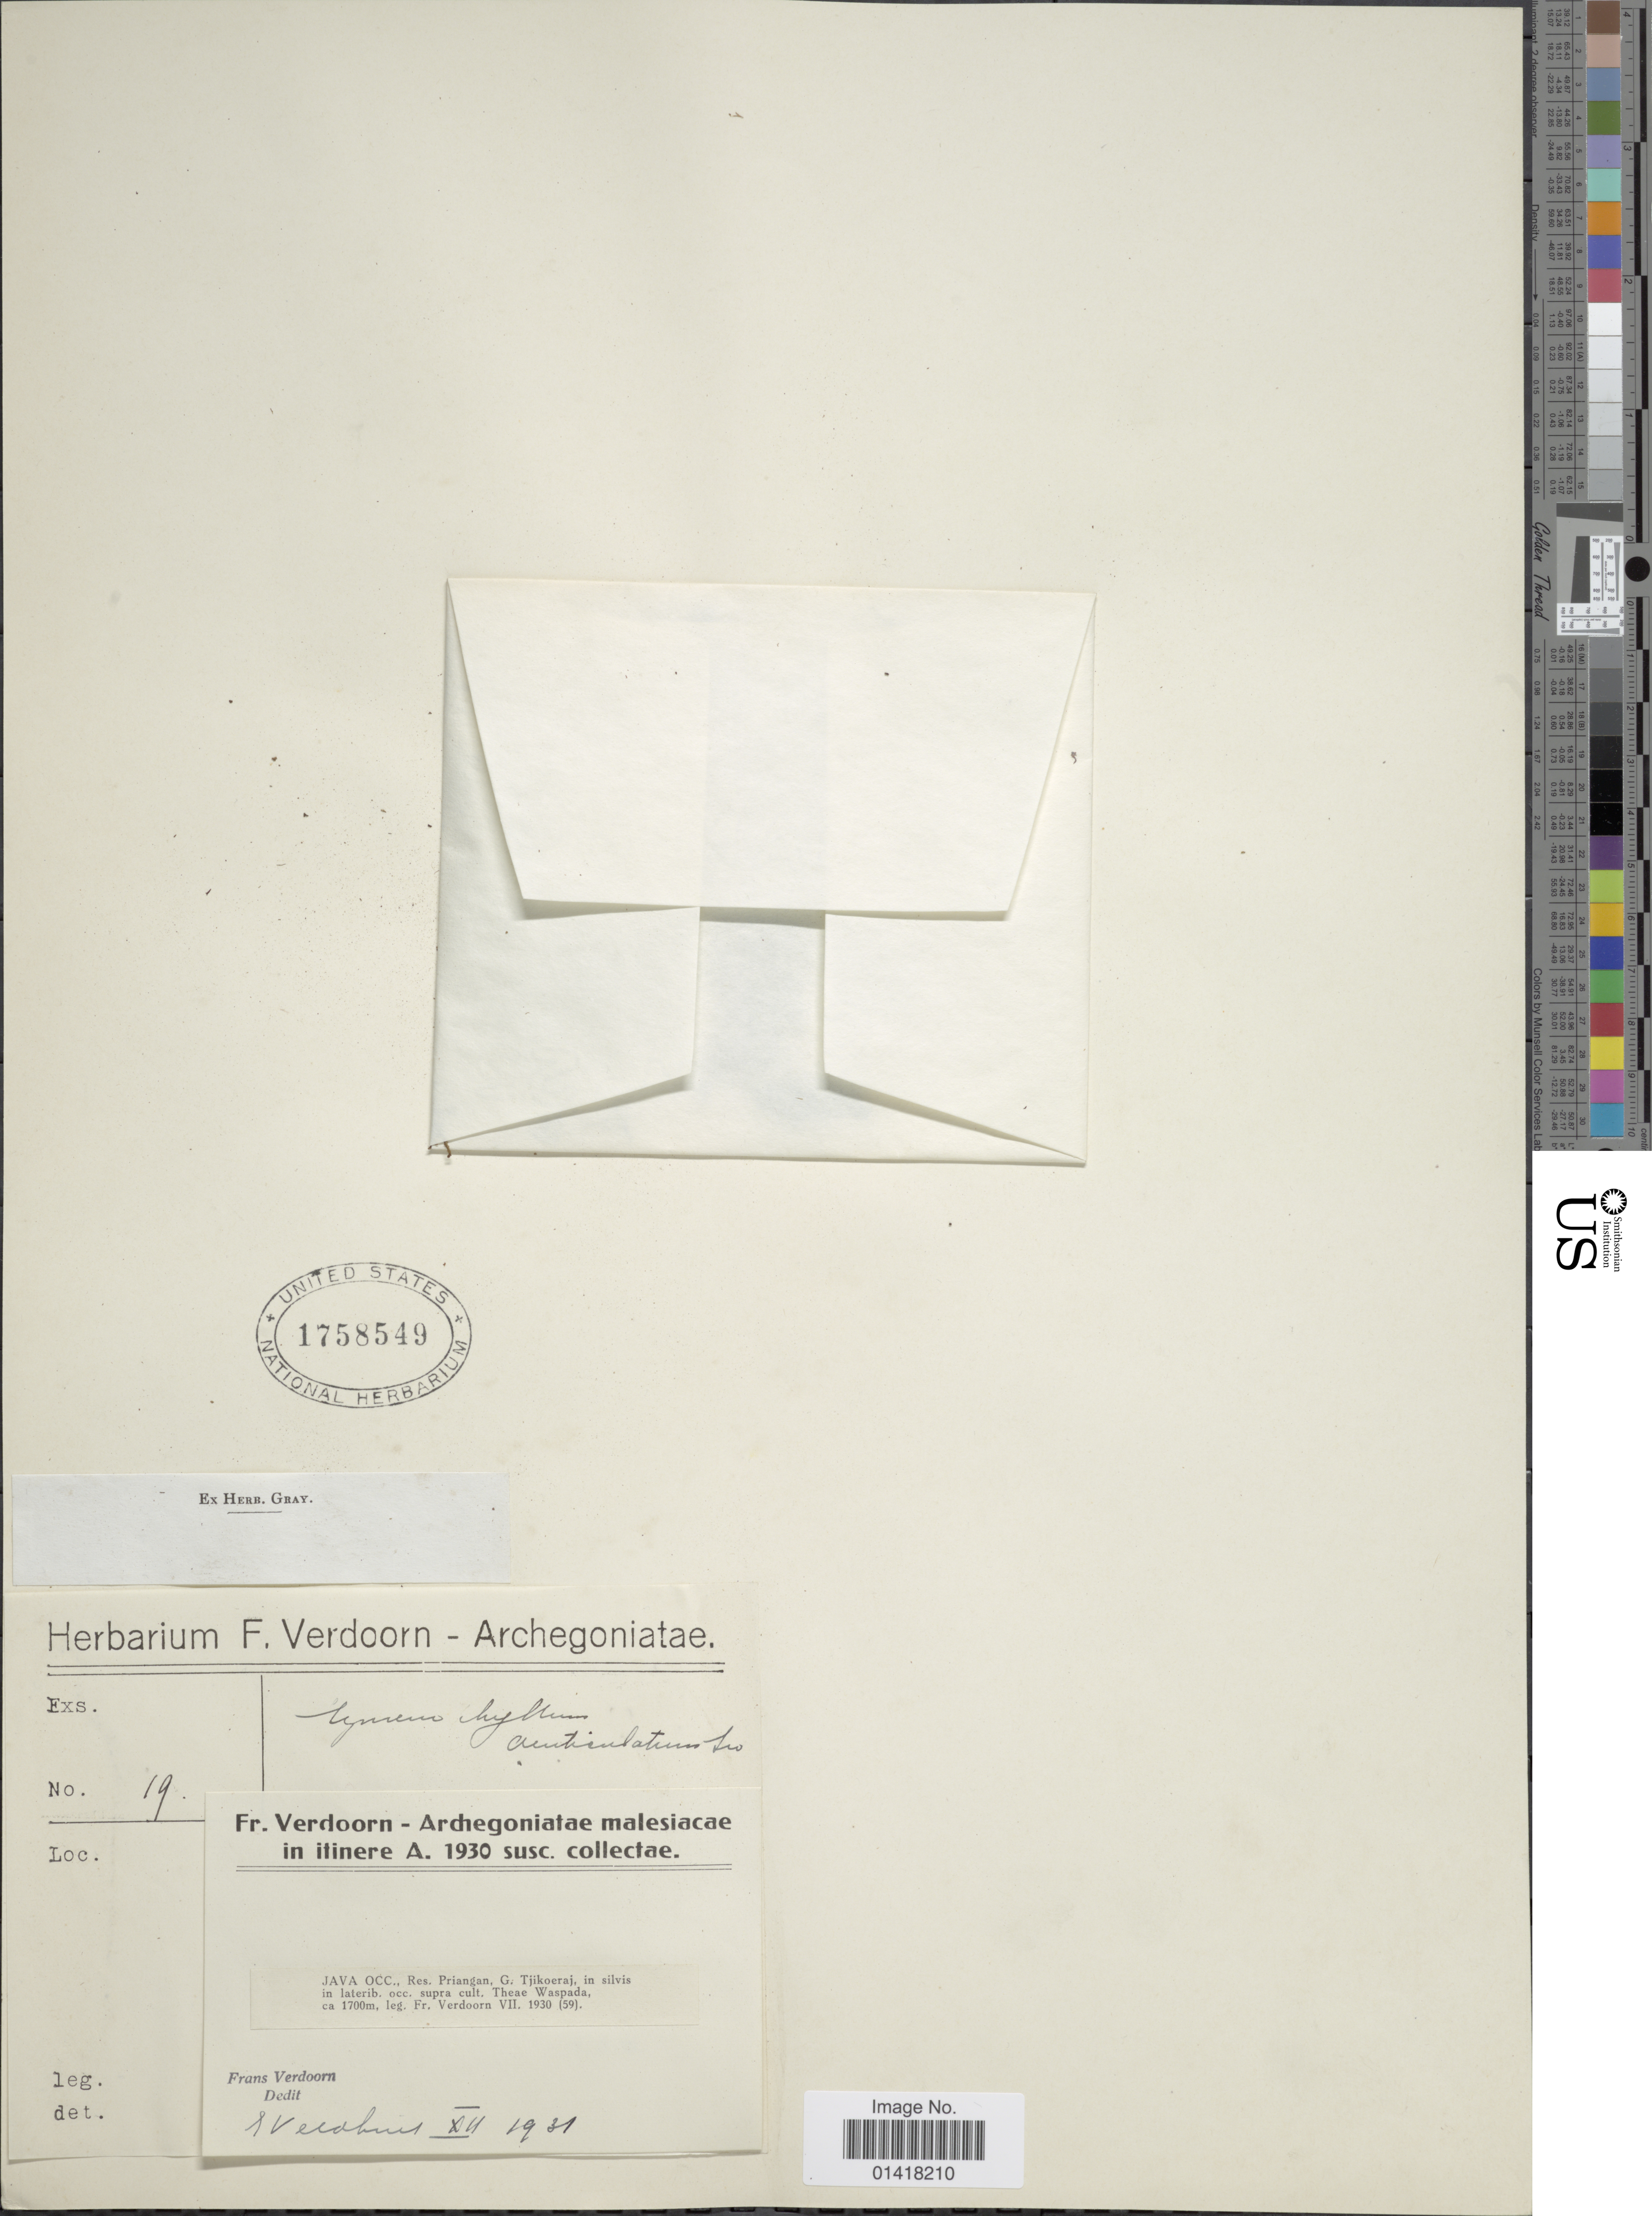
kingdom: Plantae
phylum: Tracheophyta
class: Polypodiopsida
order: Hymenophyllales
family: Hymenophyllaceae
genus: Hymenophyllum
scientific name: Hymenophyllum denticulatum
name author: Sw.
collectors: F. Verdoorn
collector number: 19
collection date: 1930-07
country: Indonesia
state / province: Java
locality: Occ. Res Priangan, G. Tjikoeraj, in silvis in laterib occ. supra cult. Theae Waspada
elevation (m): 1700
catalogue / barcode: US 1758549